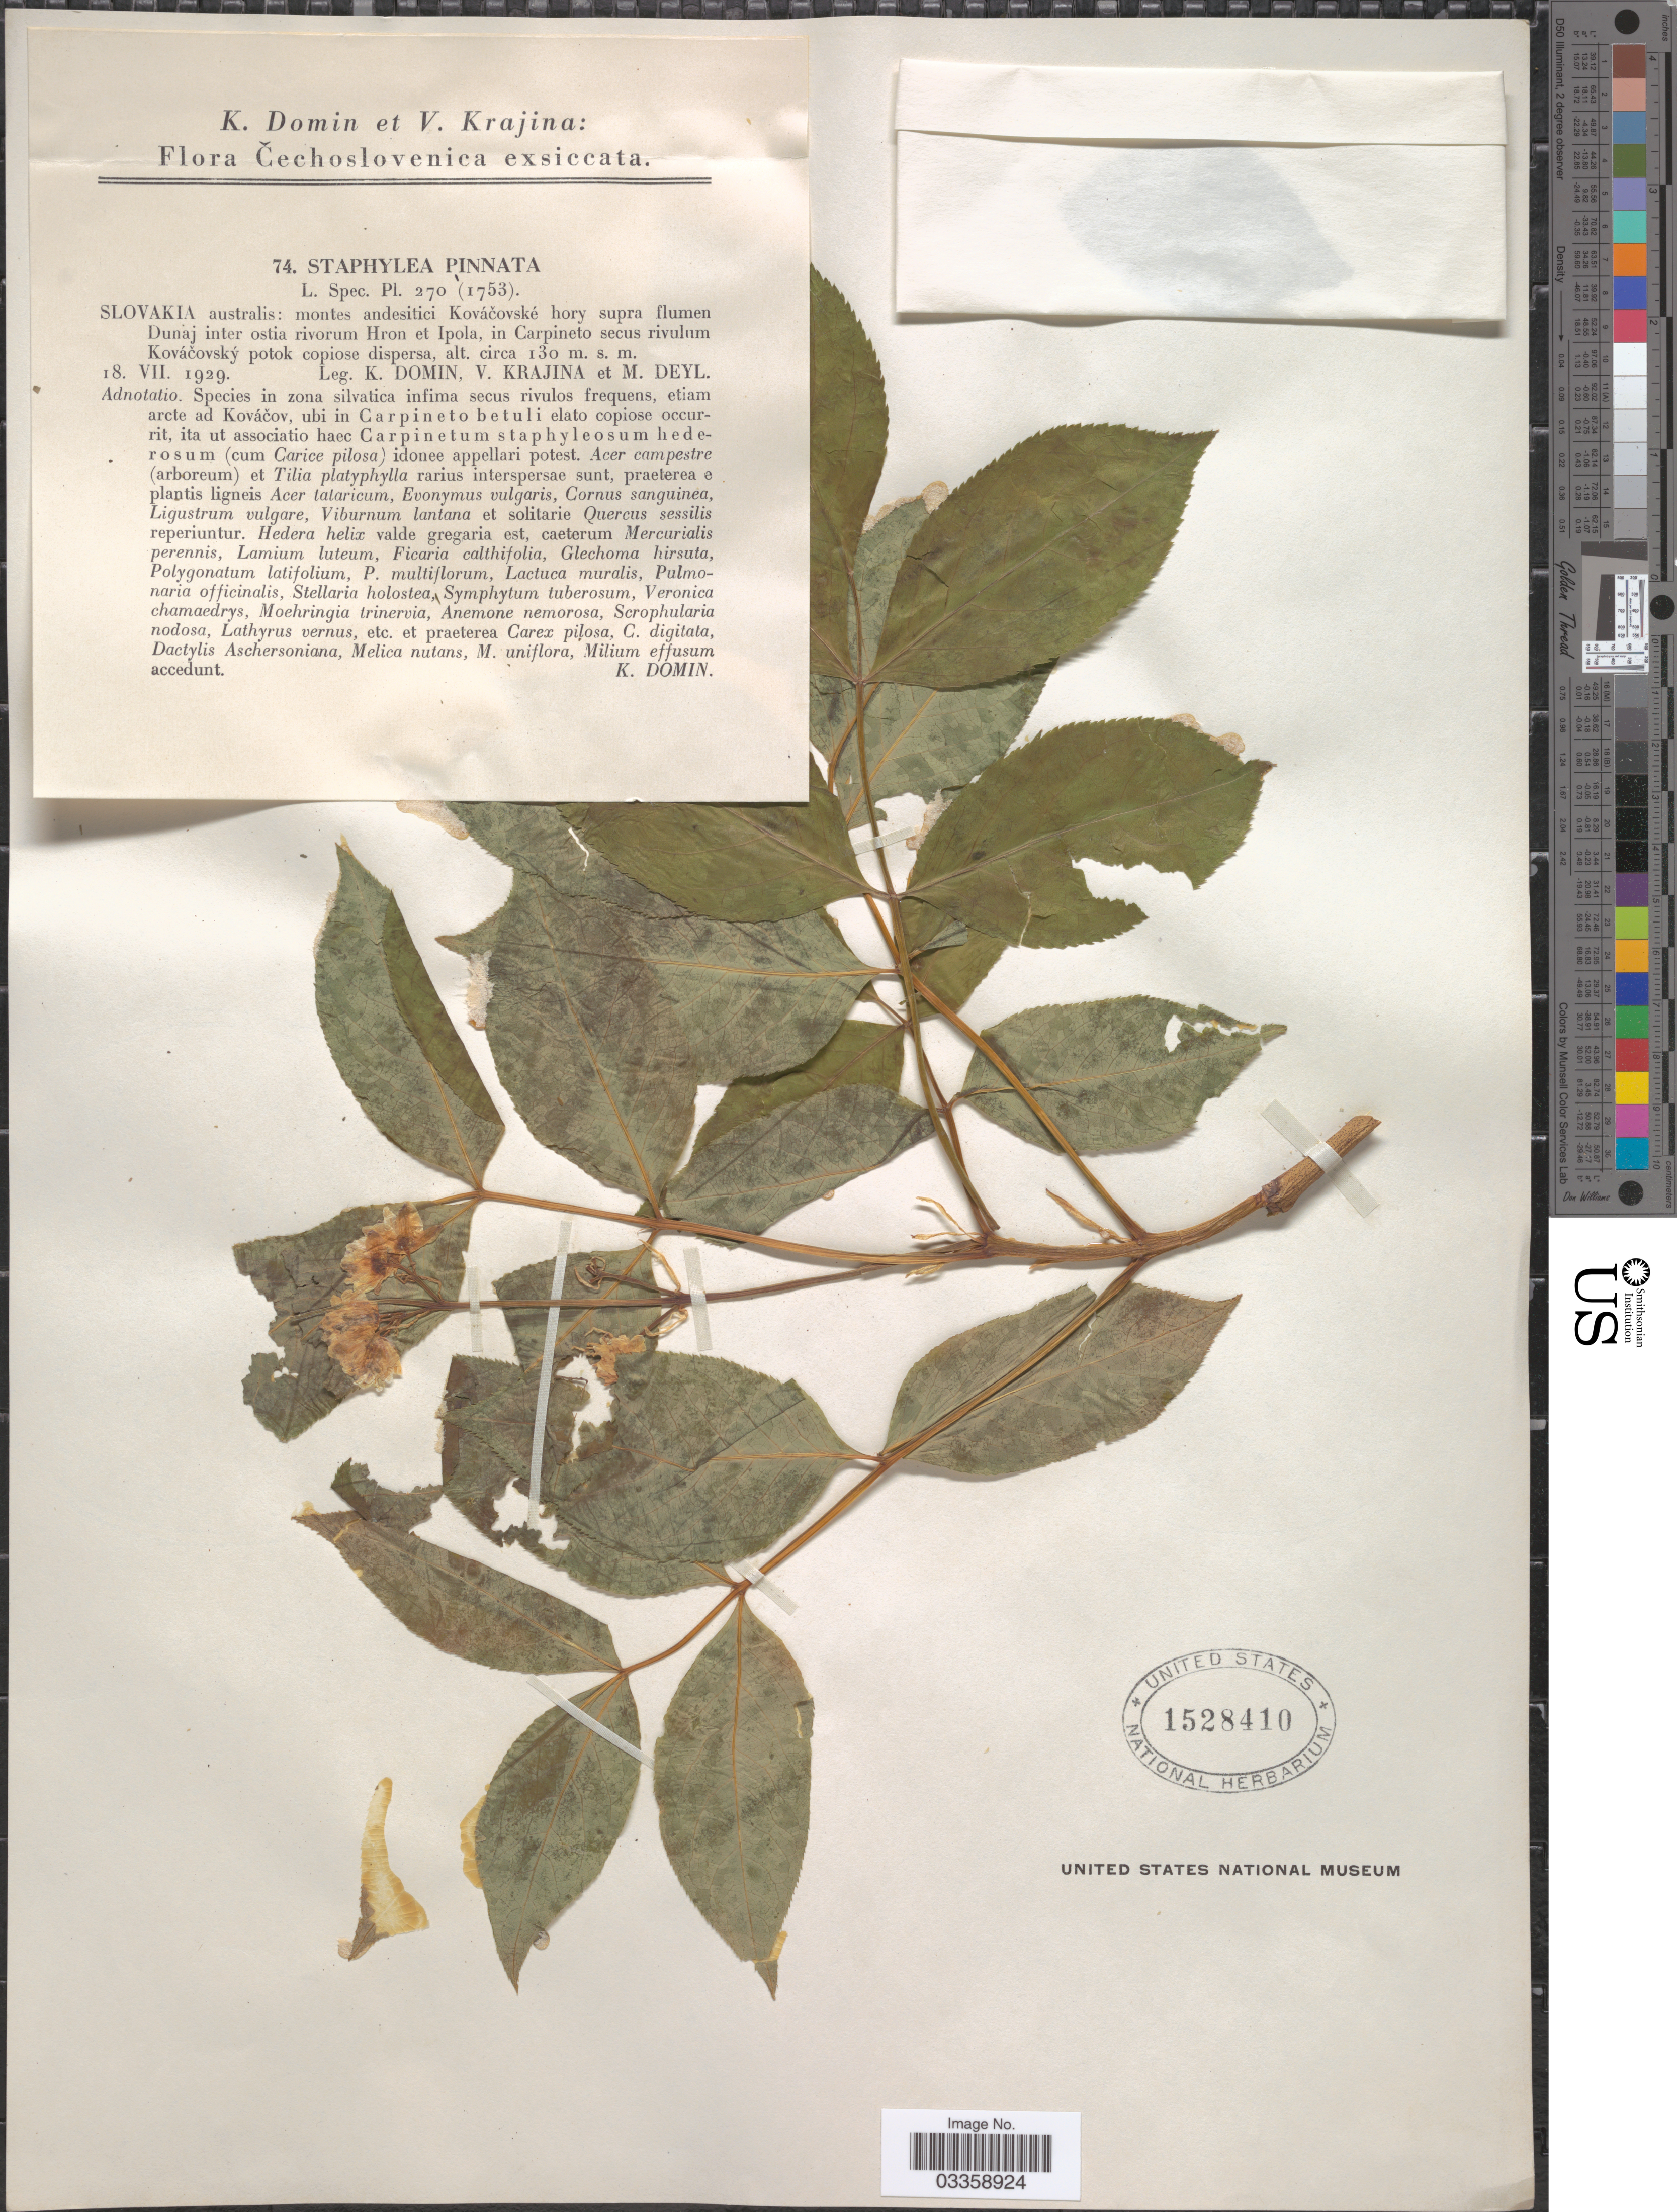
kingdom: Plantae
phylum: Tracheophyta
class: Magnoliopsida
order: Crossosomatales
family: Staphyleaceae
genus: Staphylea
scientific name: Staphylea pinnata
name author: L.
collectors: K. Domin, V. Krajina & M. Deyl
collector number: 74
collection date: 1929-07-18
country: Slovakia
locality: Čechoslovenica. [unsure placement] Slovakia australis: montes andestici Kováčovské hory supra flumen Dunaj inter ostia rivorum Hron et Ipola, in Carpineto secus rivulum Kováčovský potok copiose dispersa.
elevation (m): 130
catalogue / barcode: US 1528410